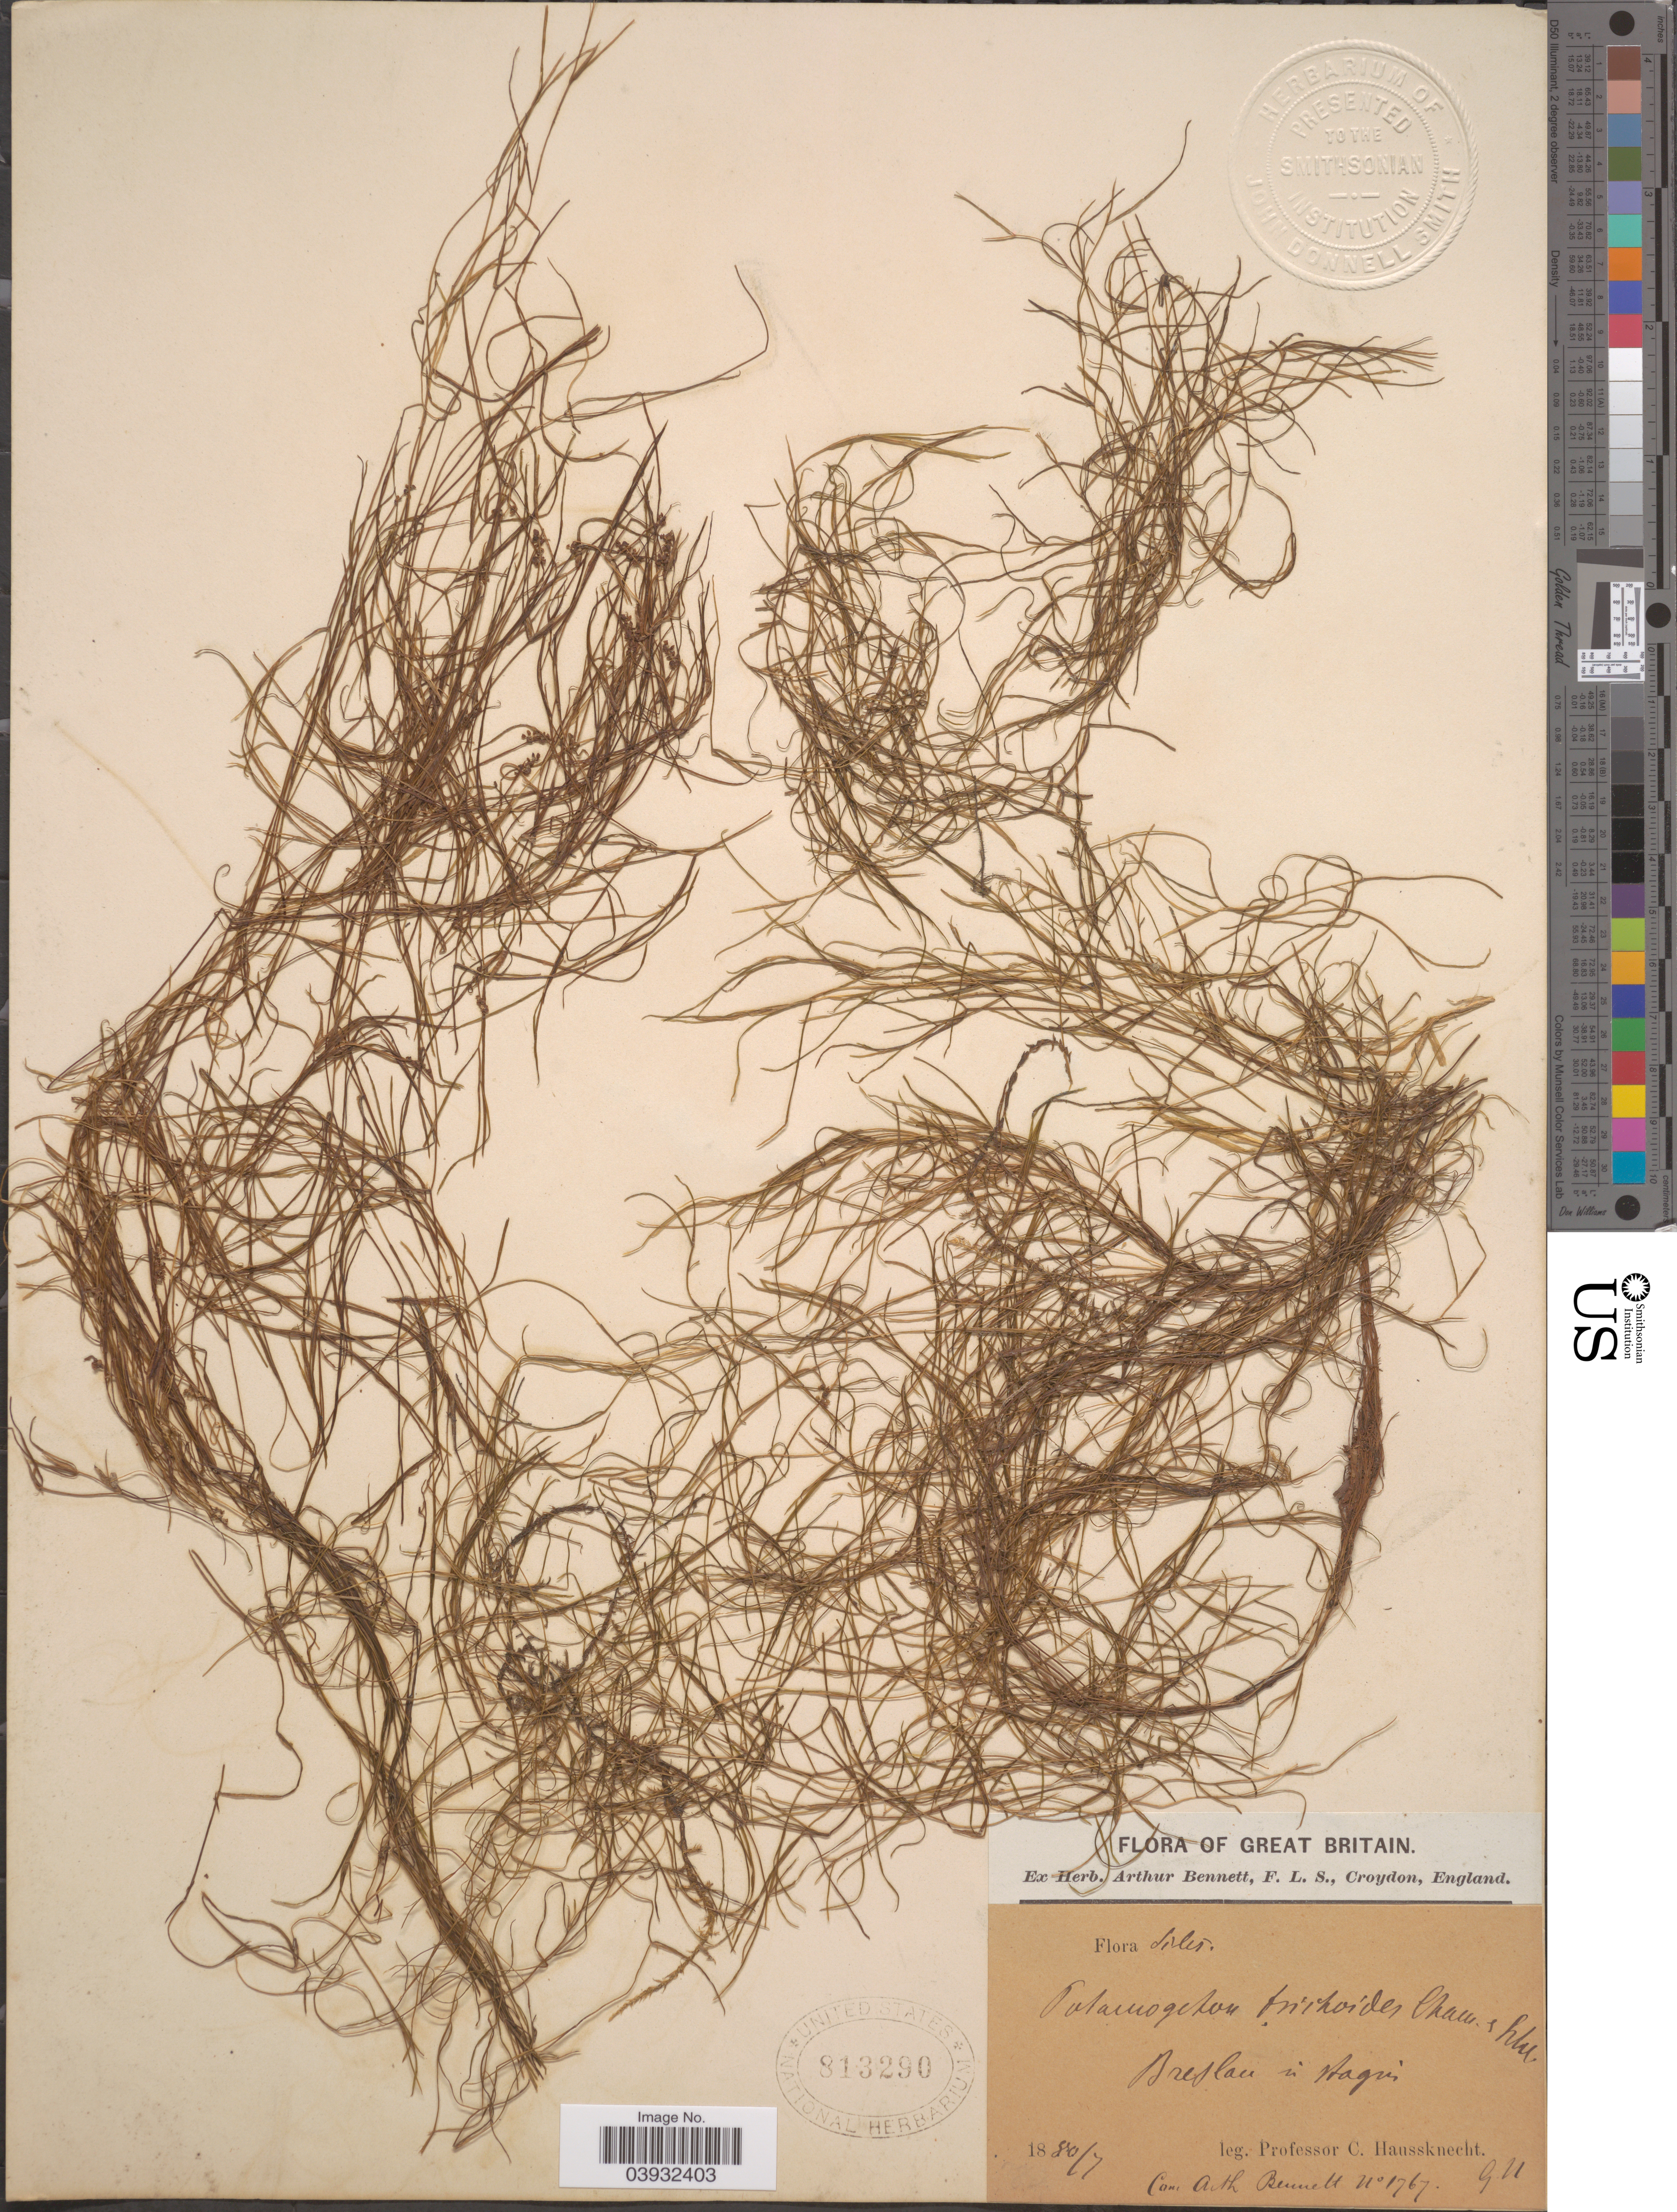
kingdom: Plantae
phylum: Tracheophyta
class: Liliopsida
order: Alismatales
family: Potamogetonaceae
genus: Potamogeton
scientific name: Potamogeton trichoides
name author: Cham. & Schltdl.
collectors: C. Haussknecht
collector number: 1767?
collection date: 1880-07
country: United Kingdom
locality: Great Britain. Siles. Breslau in Aagui. [interpreted]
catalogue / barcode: US 813290